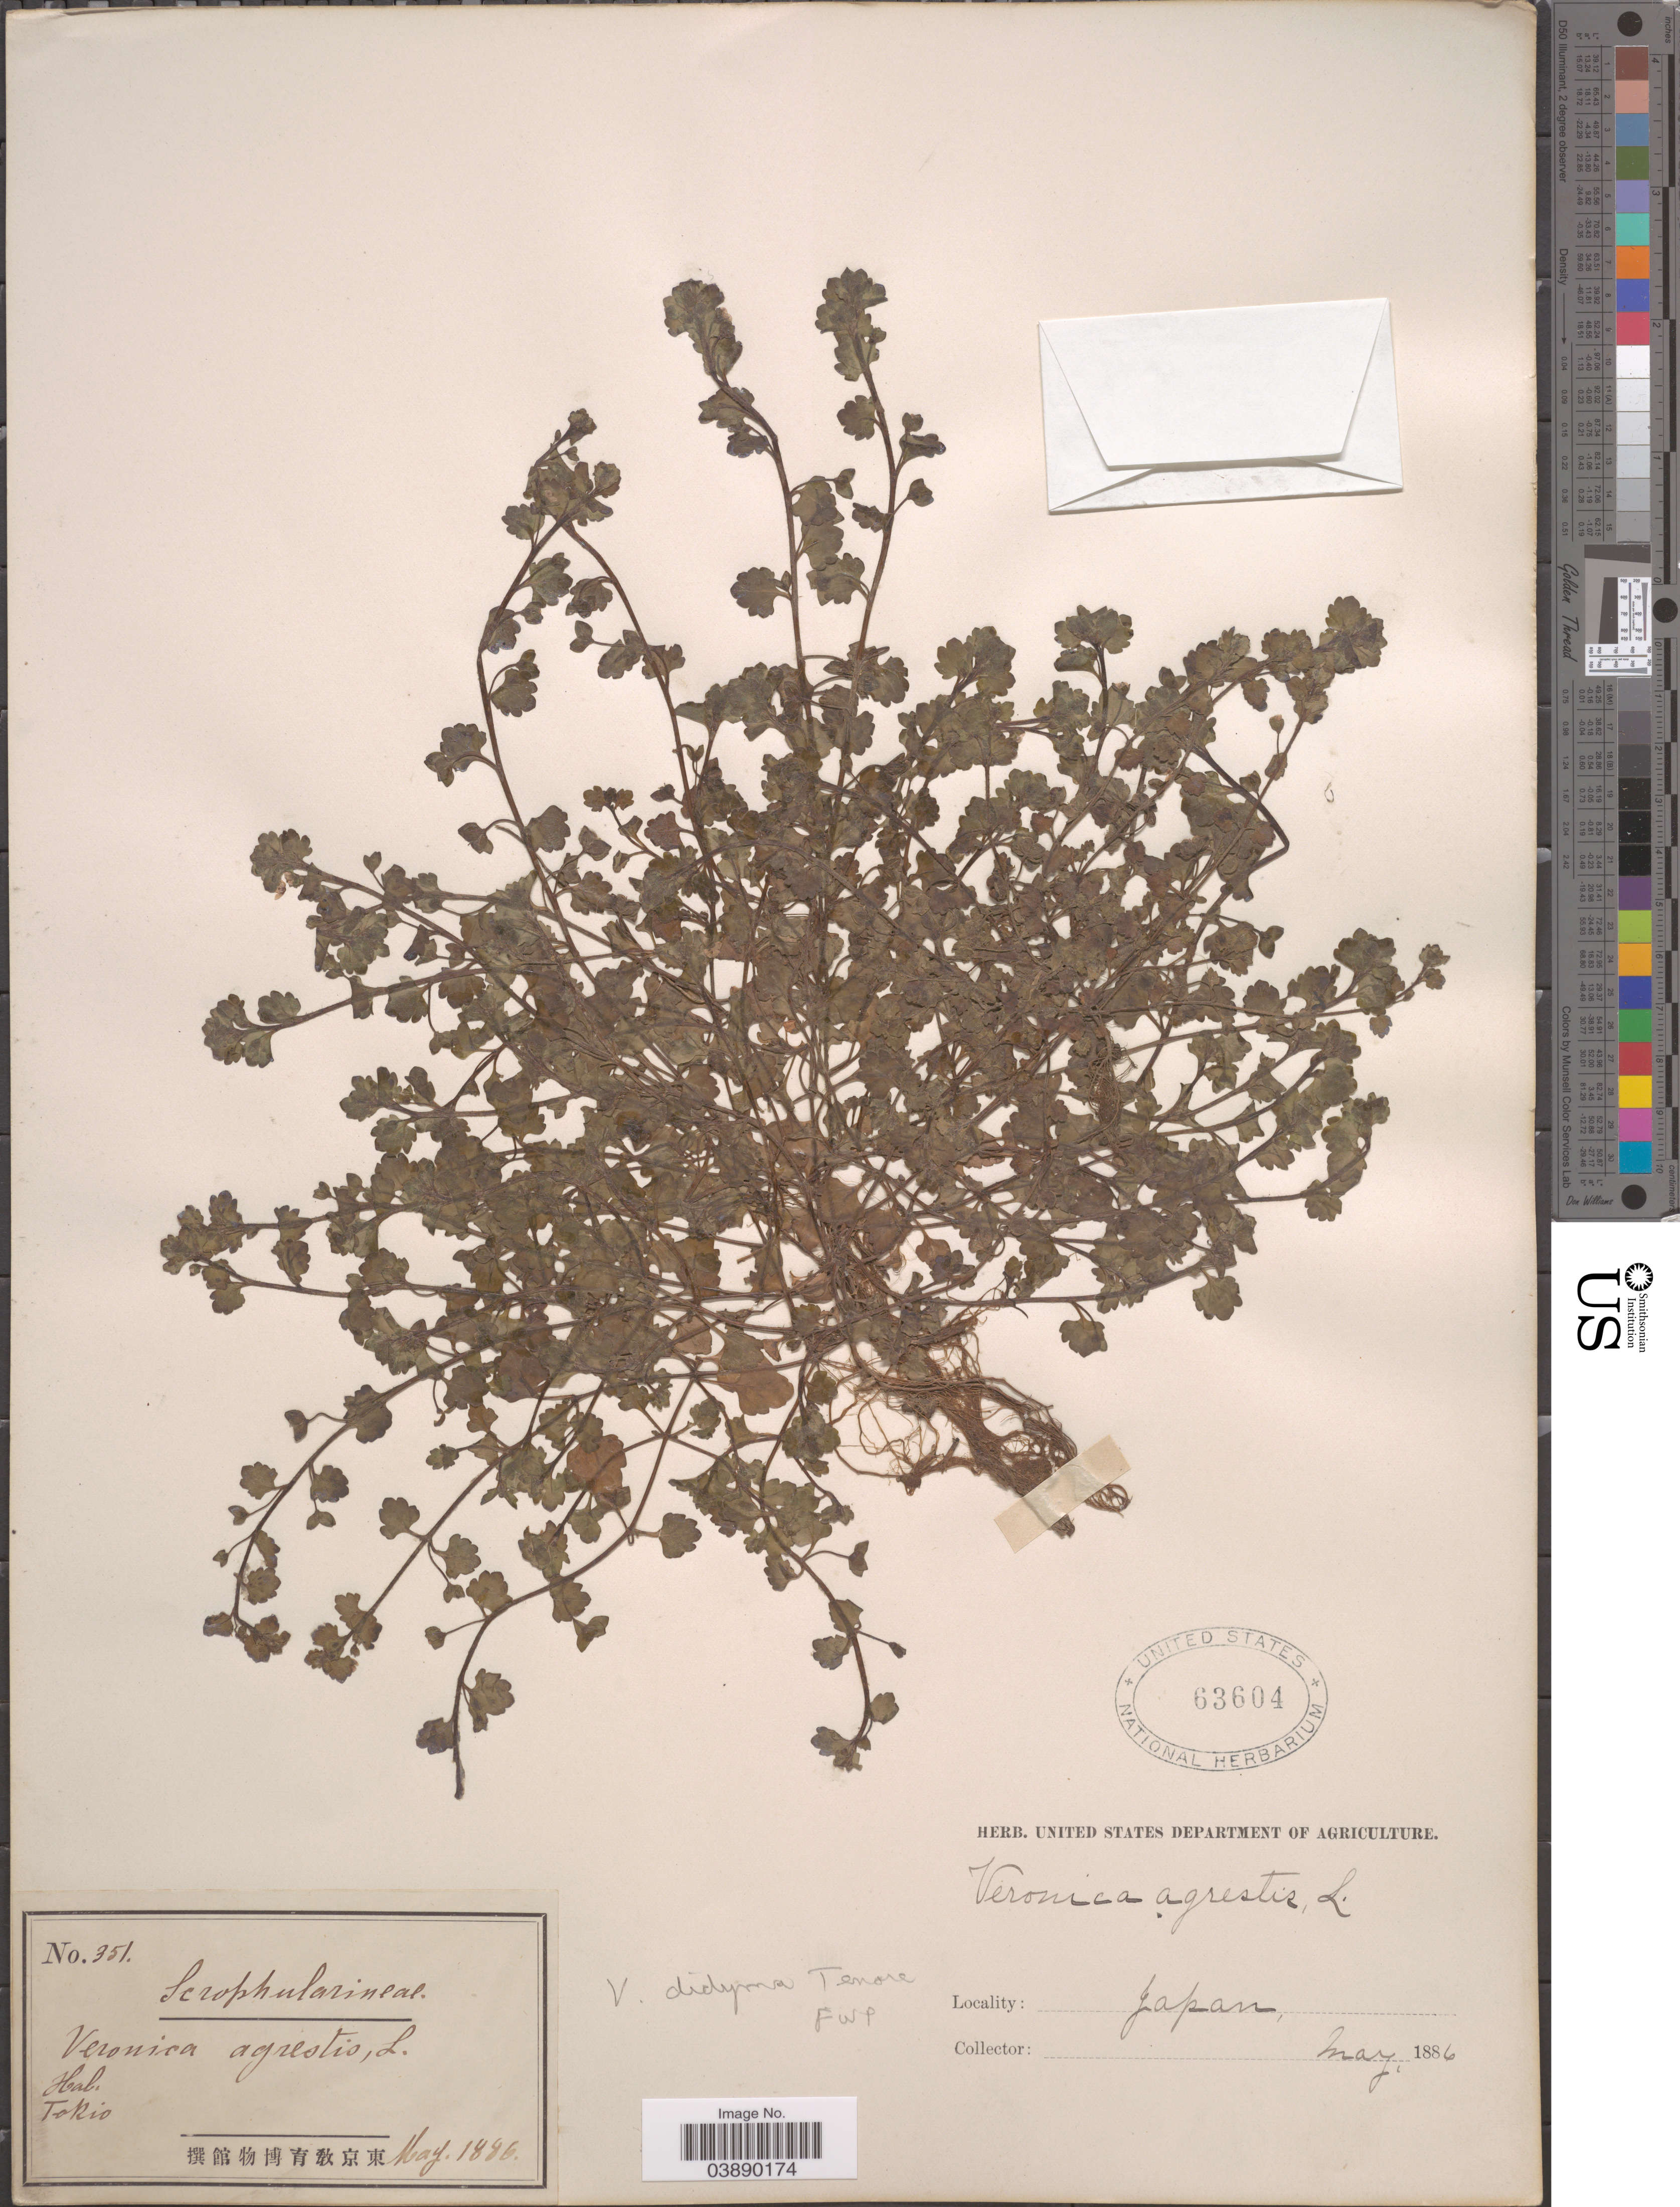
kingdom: Plantae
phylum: Tracheophyta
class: Magnoliopsida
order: Lamiales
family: Plantaginaceae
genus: Veronica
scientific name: Veronica didyma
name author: Ten.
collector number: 351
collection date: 1886-05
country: Japan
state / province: Tokyo, Federal City of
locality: Tokio.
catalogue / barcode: US 63604